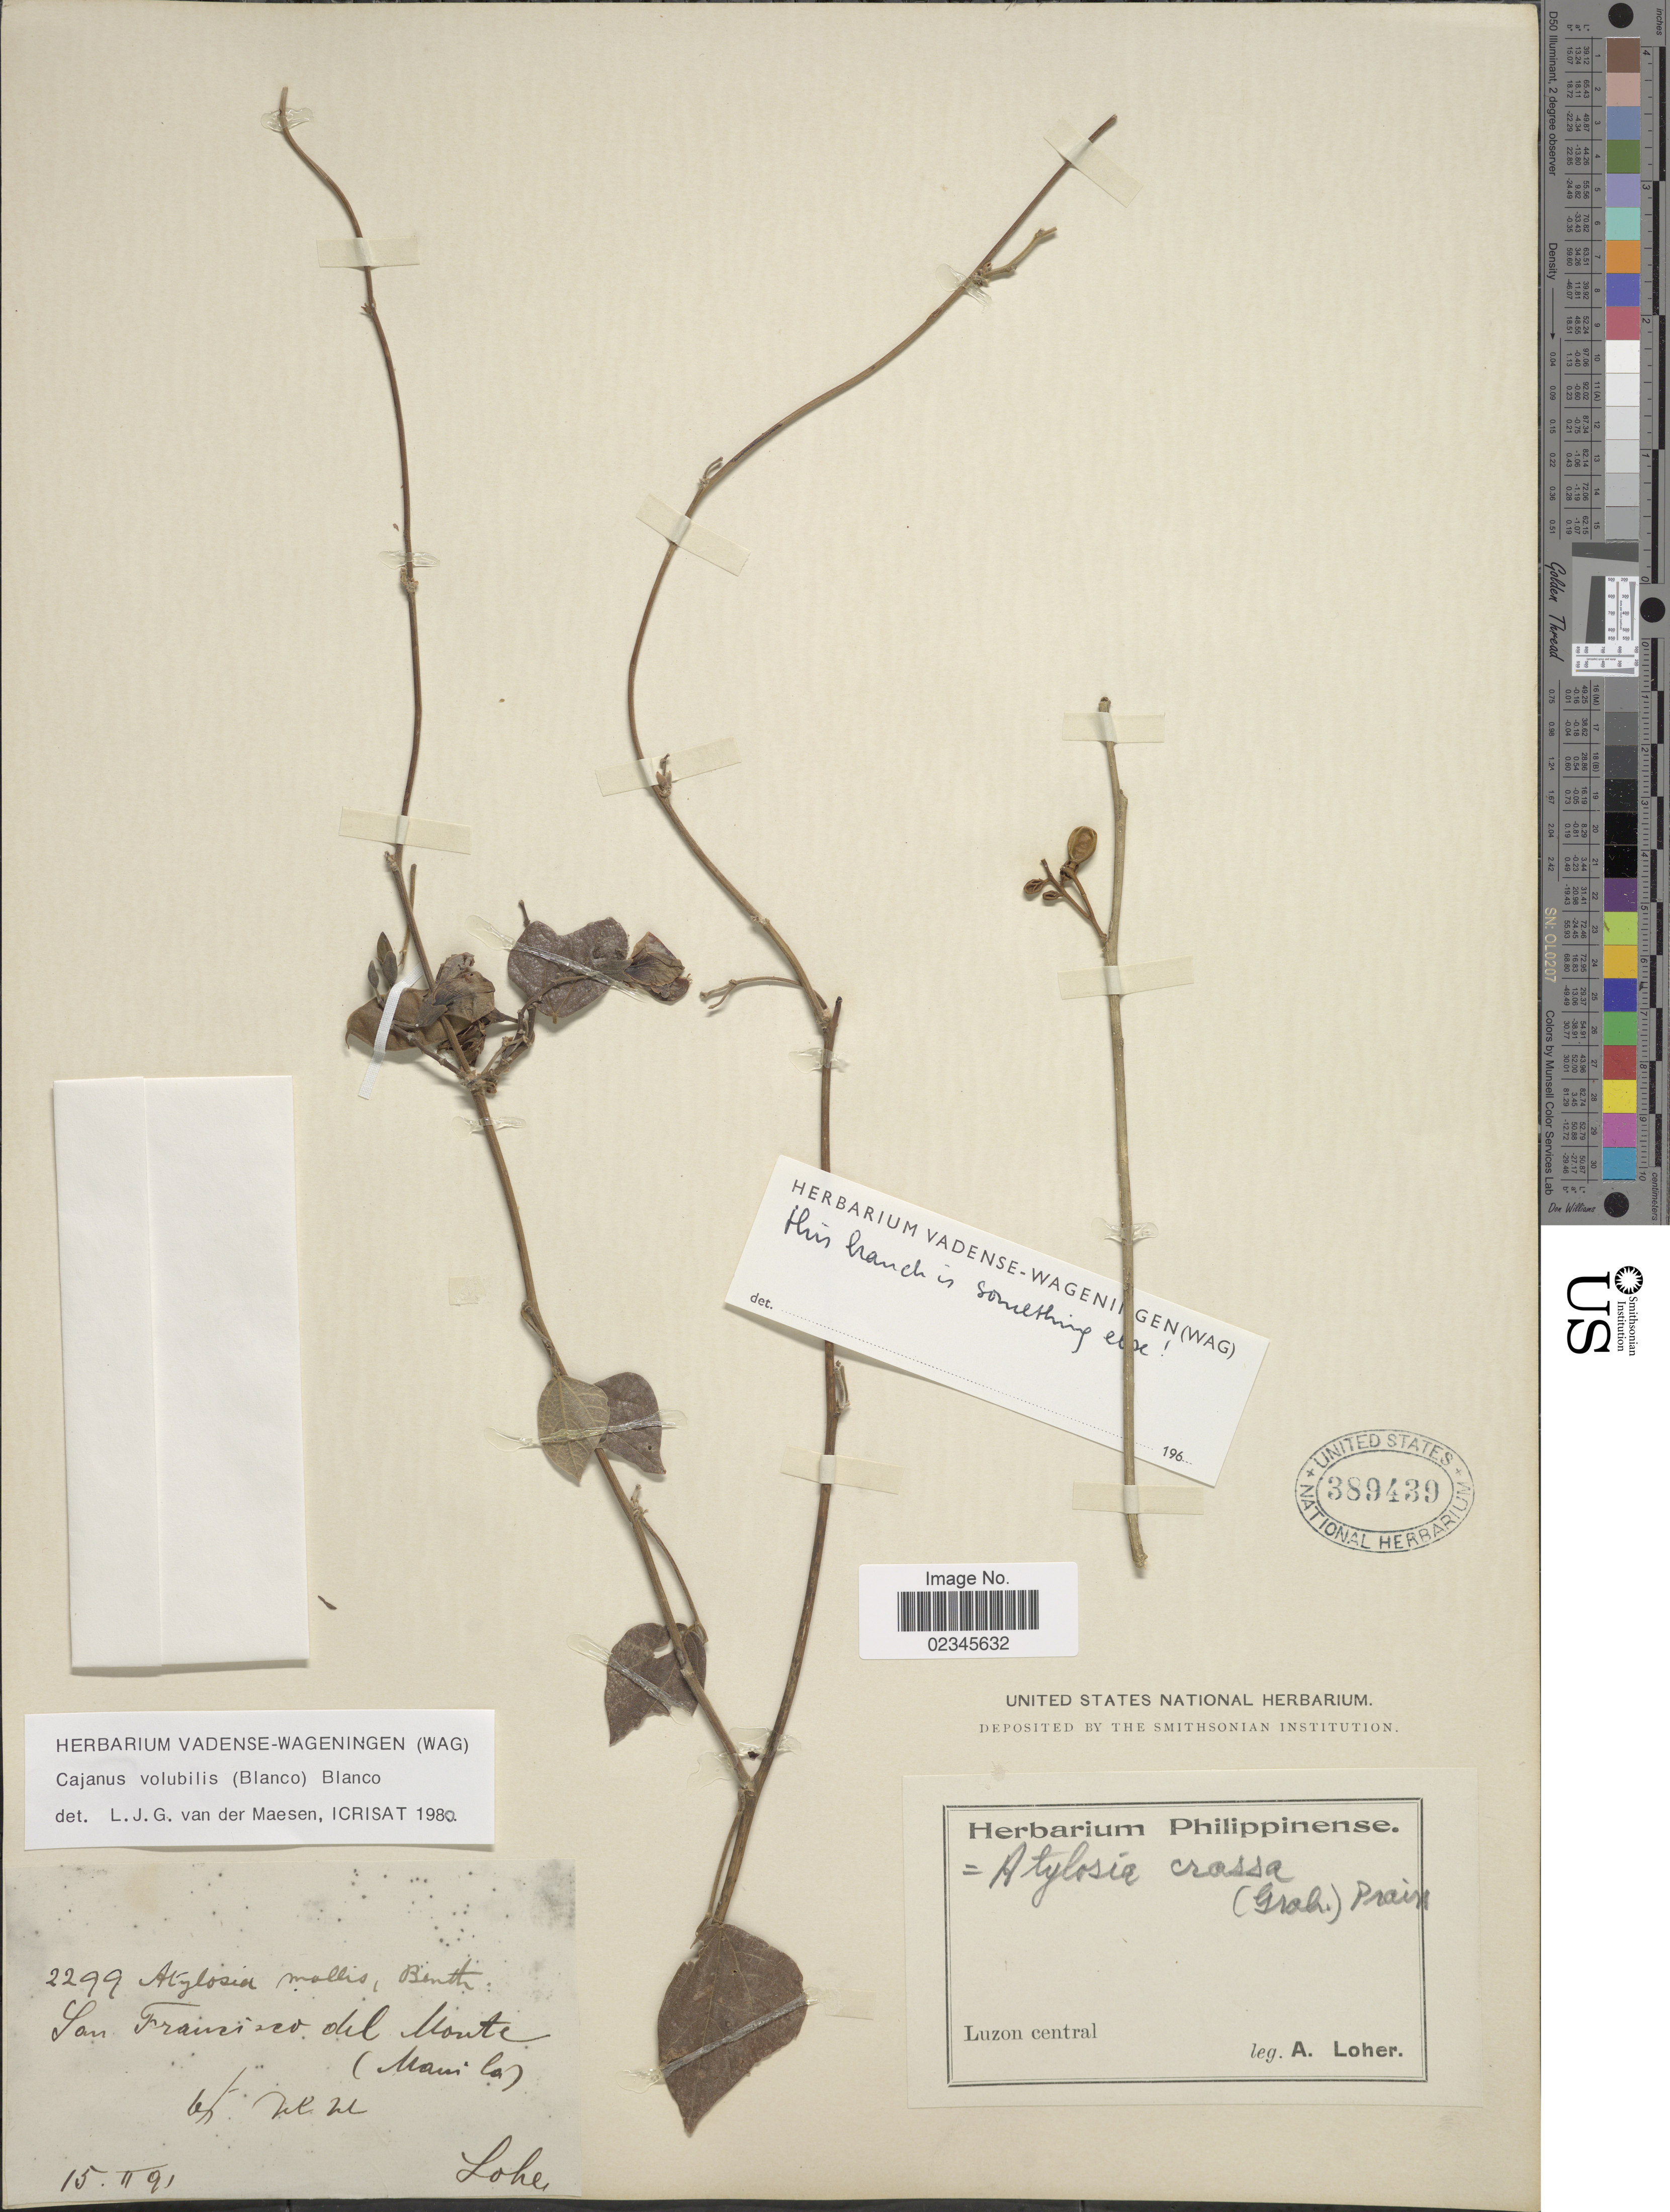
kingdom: Plantae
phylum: Tracheophyta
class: Magnoliopsida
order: Fabales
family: Fabaceae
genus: Cajanus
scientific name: Cajanus volubilis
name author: (Blanco) Blanco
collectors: A. Loher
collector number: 2299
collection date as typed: Transcribed d/m/y: 15/2/91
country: Philippines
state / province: Central Luzon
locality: San Francisco del Monte (Manila)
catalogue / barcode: US 389439